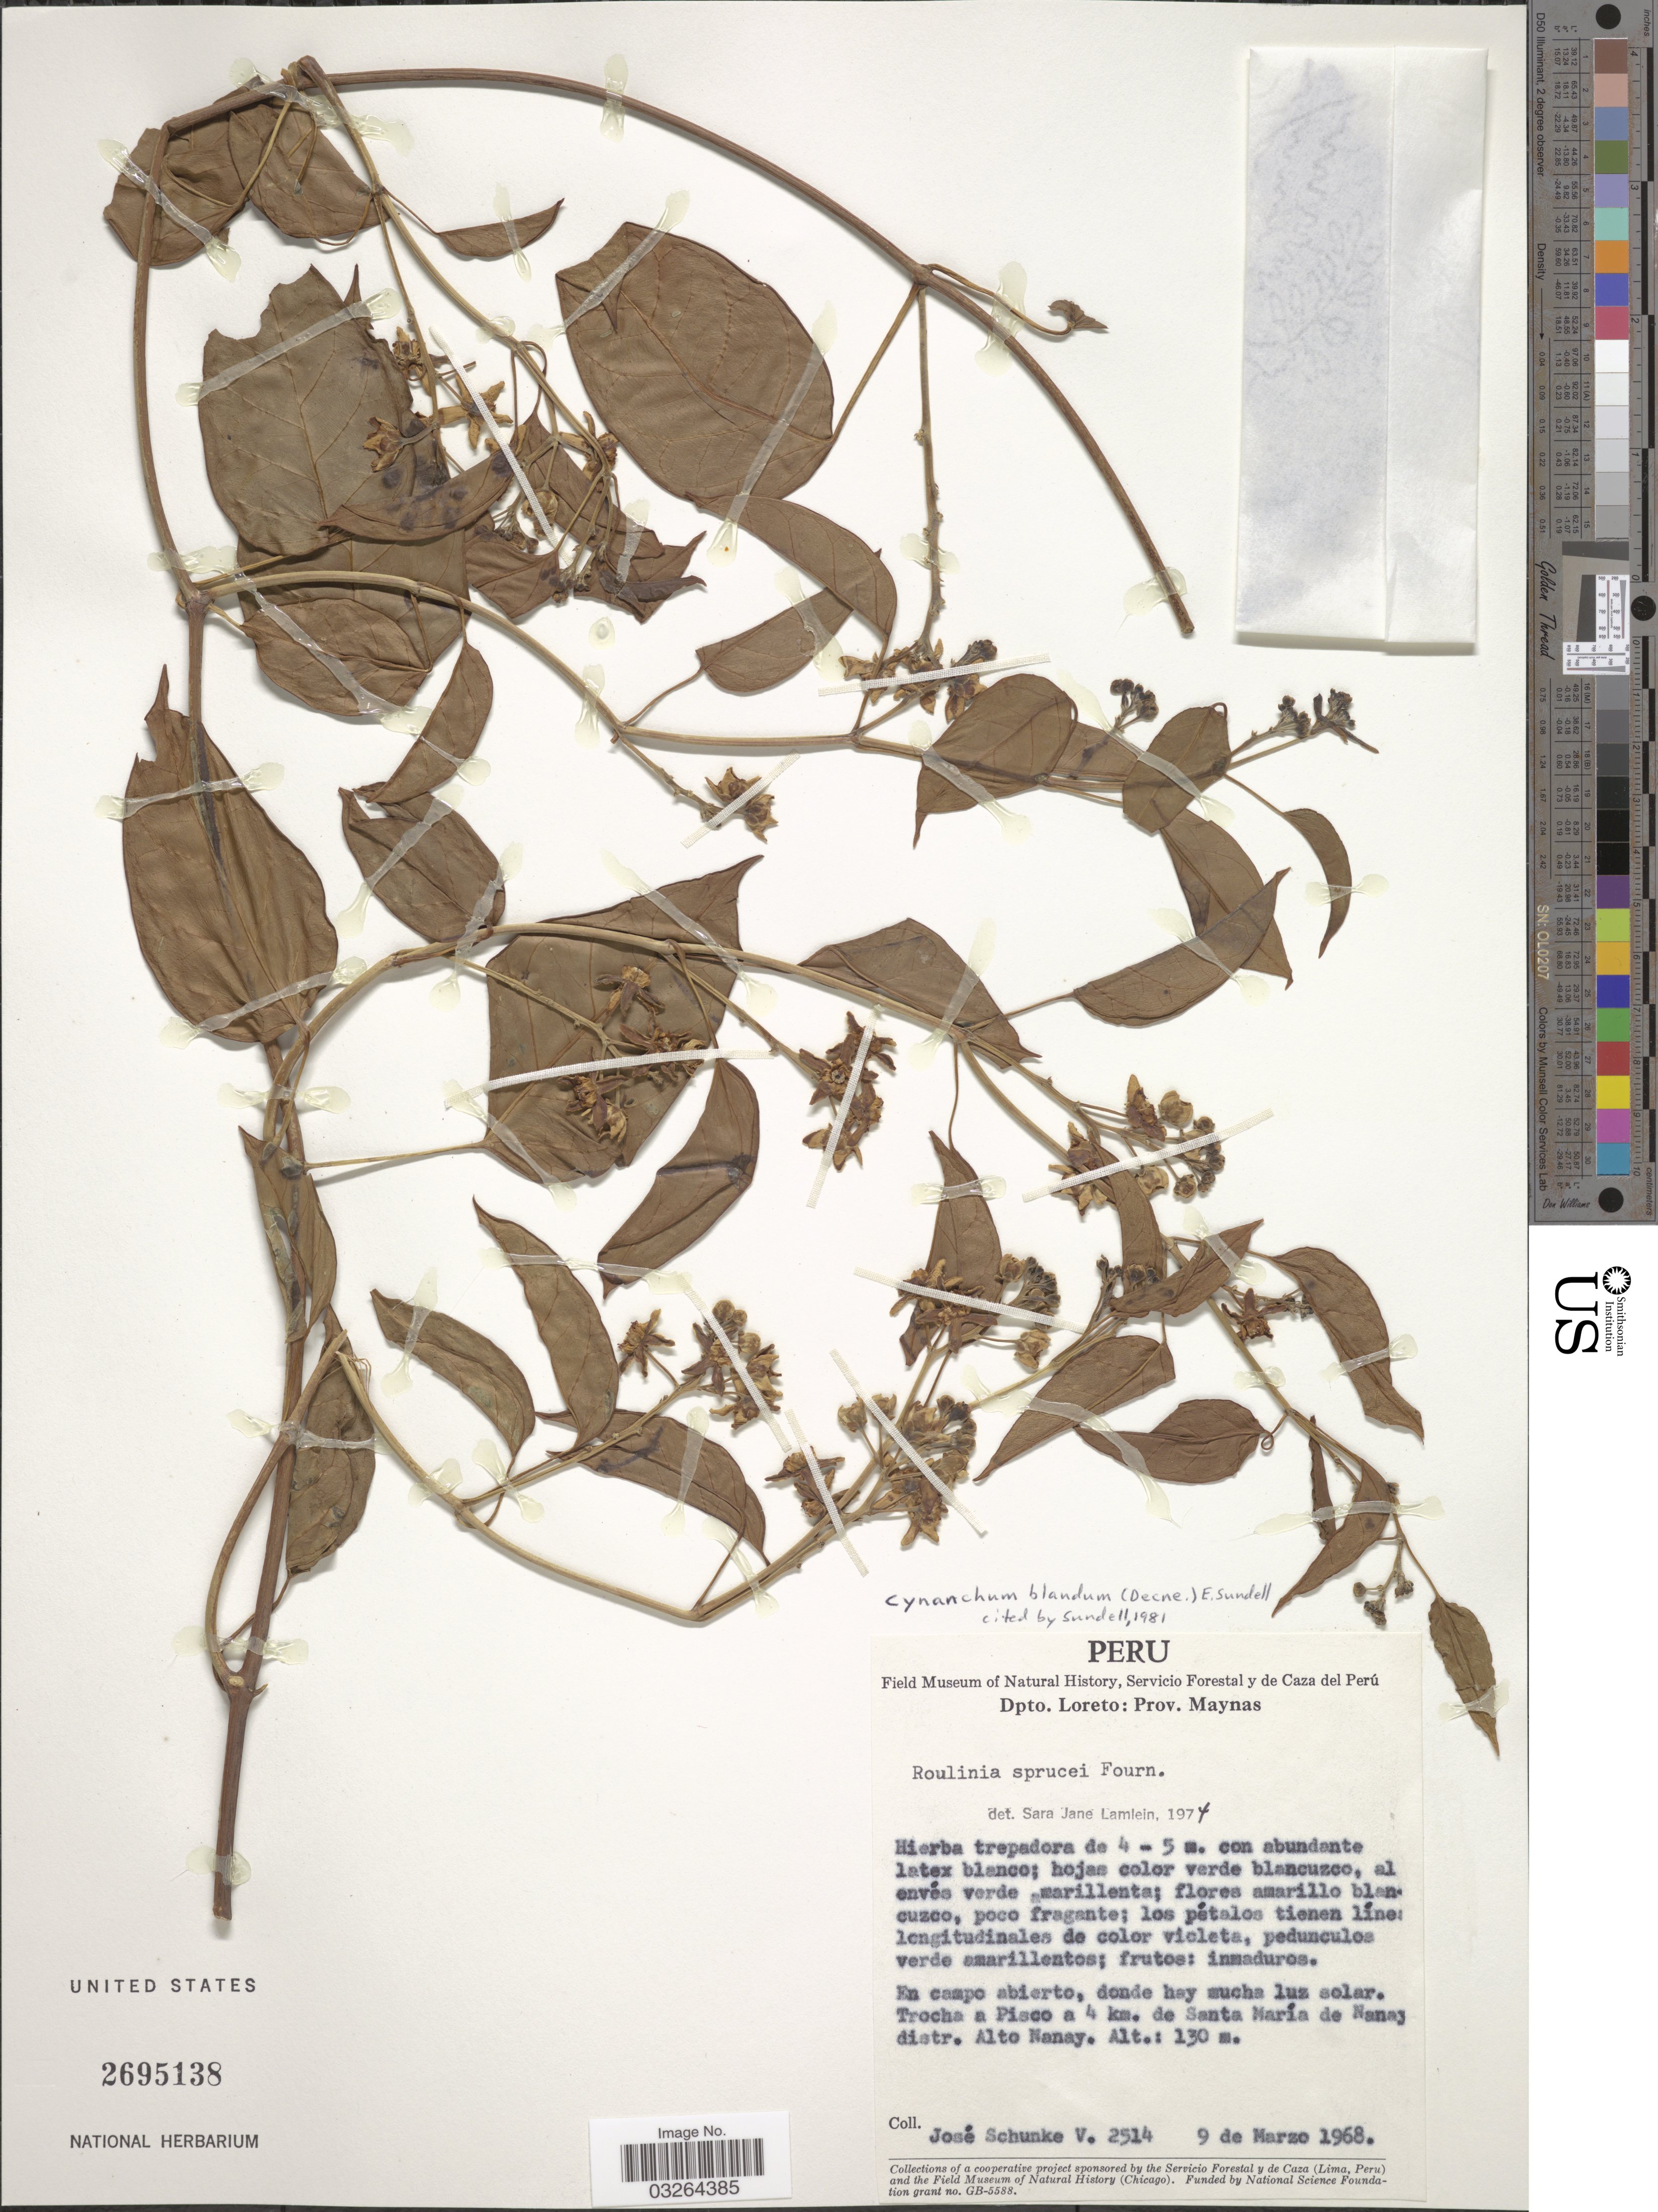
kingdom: Plantae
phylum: Tracheophyta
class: Magnoliopsida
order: Gentianales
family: Apocynaceae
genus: Cynanchum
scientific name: Cynanchum blandum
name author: (Decne.) Sundell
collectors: J. Schunke Vigo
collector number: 2514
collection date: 1968-03-09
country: Peru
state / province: Loreto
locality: Dpto. Loreto: Prov. Maynas. En campo abierto, donde hay mucha luz solar. Trocha a Pisco a 4 km. de Santa María de Nanay, distr. Alto Nanay.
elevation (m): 130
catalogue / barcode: US 2695138